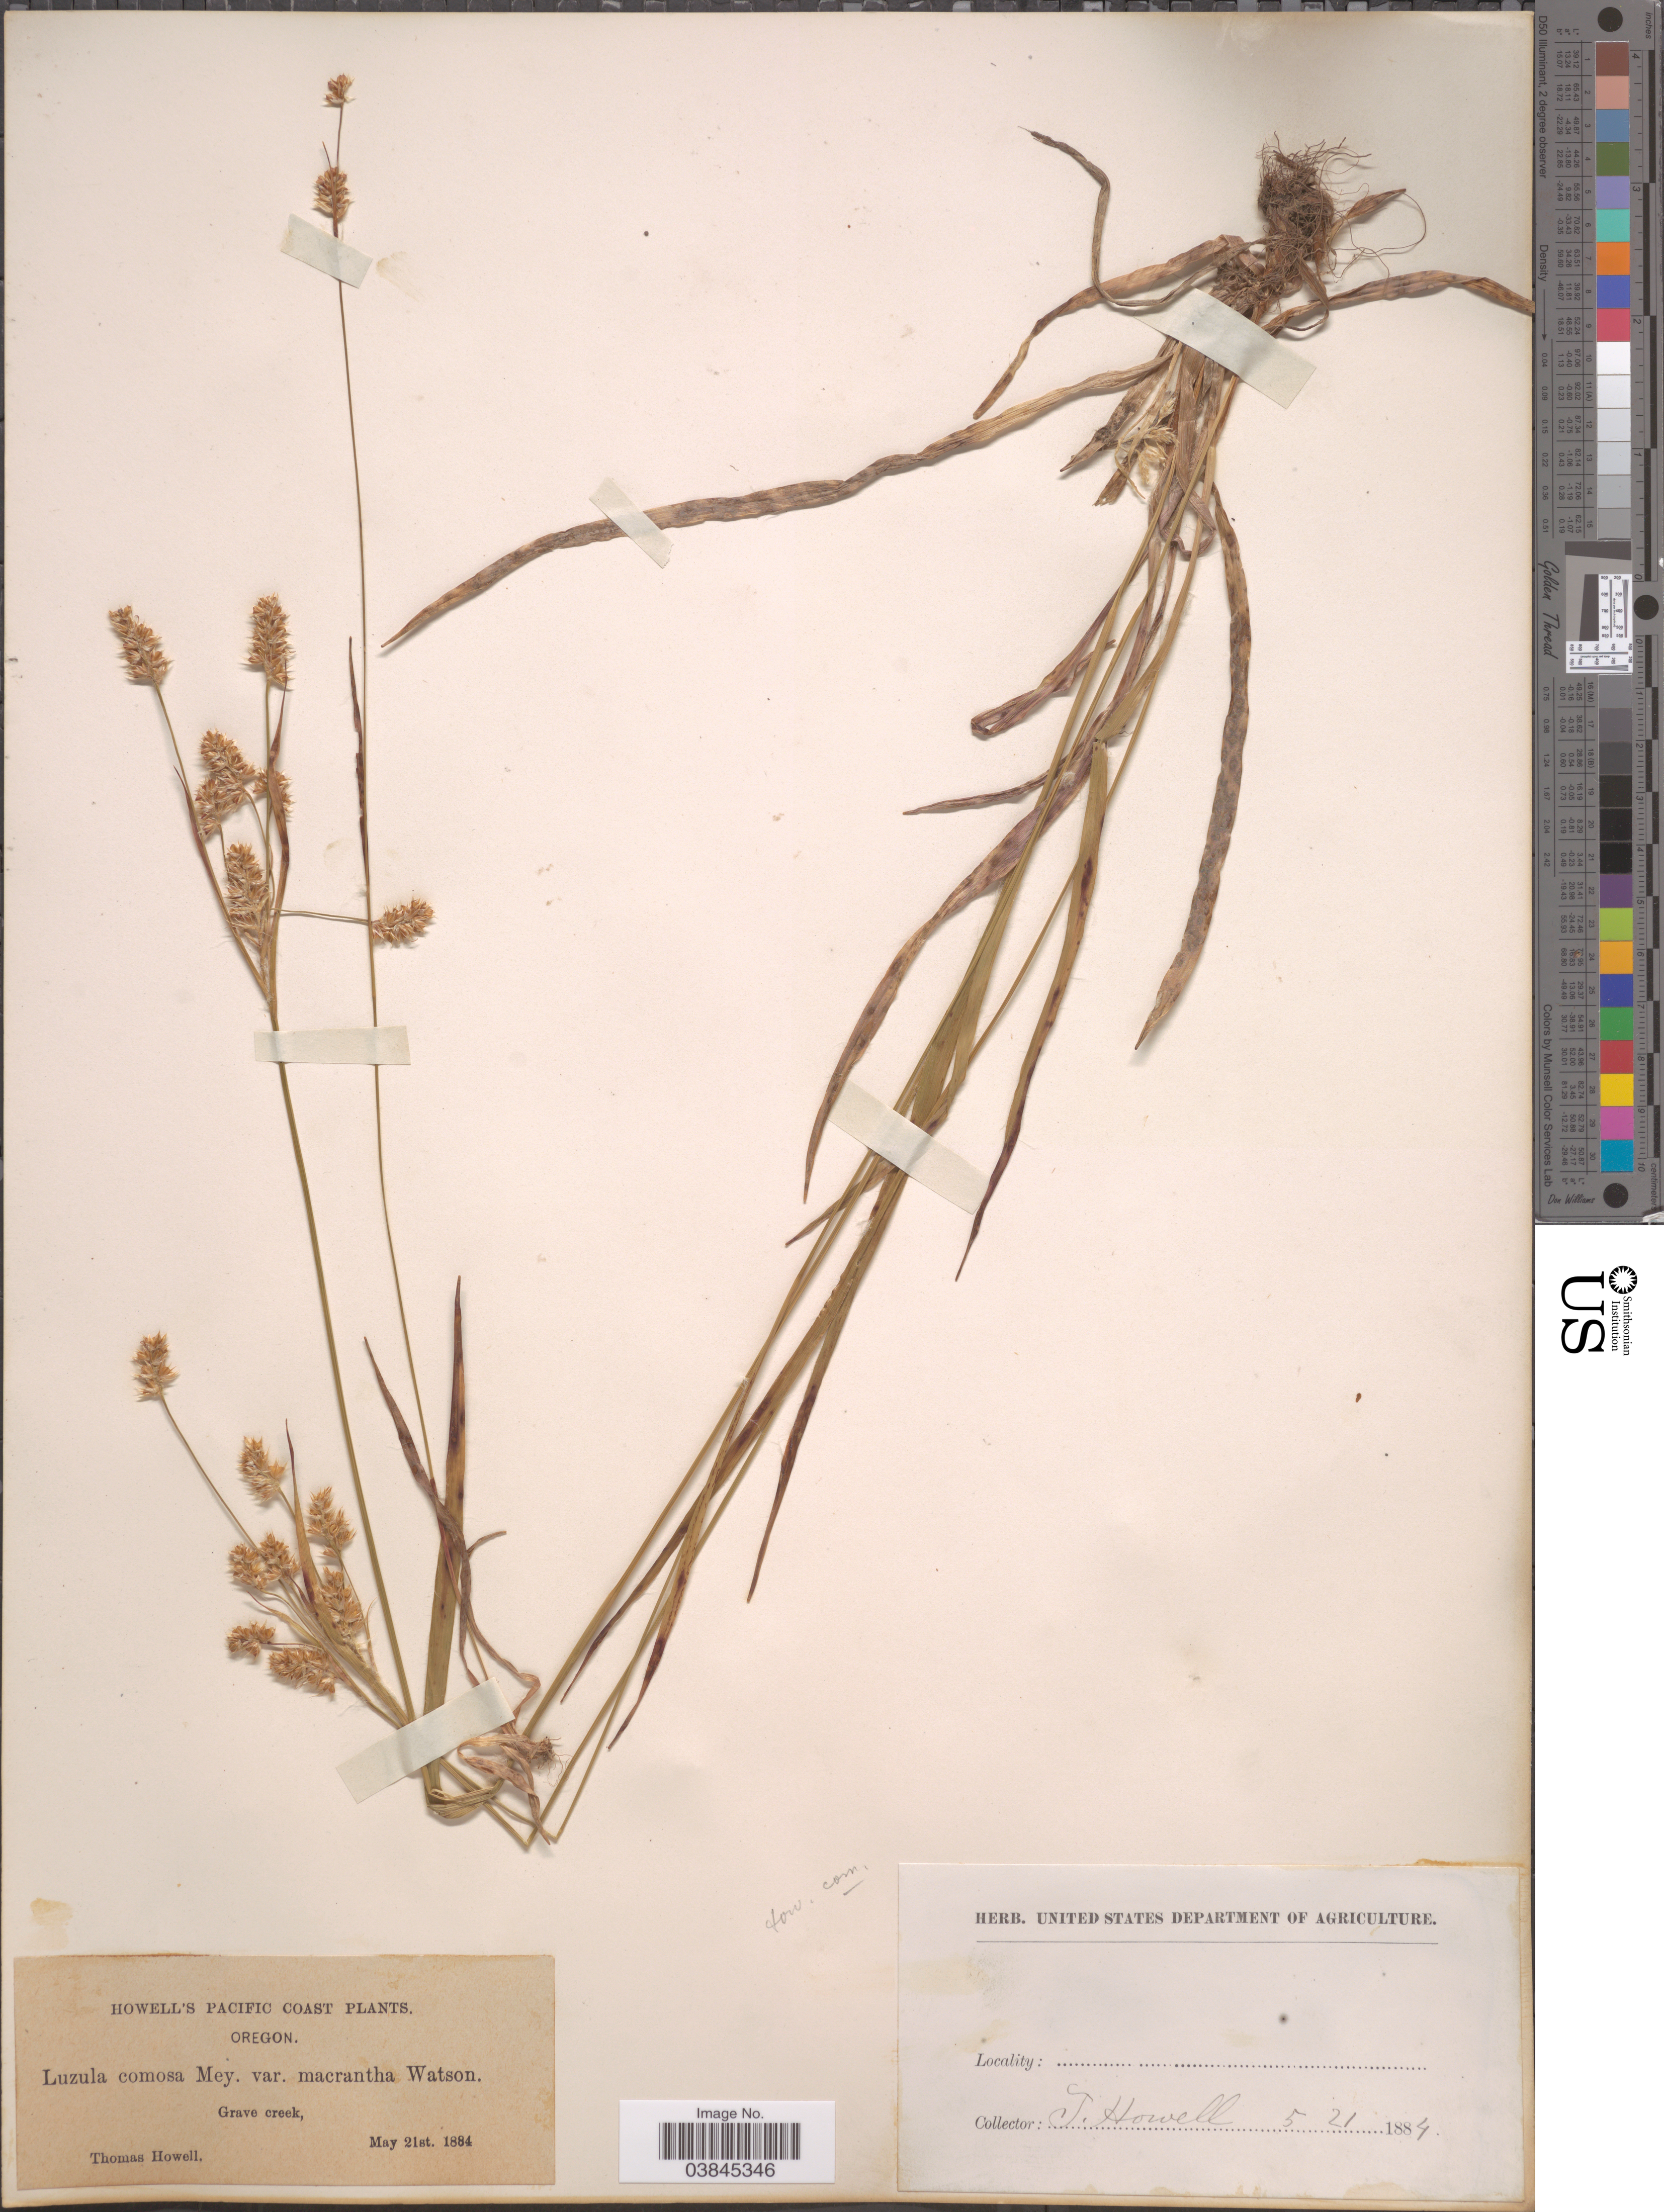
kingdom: Plantae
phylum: Tracheophyta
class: Liliopsida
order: Poales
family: Juncaceae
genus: Luzula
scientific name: Luzula campestris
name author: (L.) DC.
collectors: T. Howell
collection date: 1884-05-21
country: United States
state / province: Oregon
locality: Howell's Pacific Coast. Grave creek.